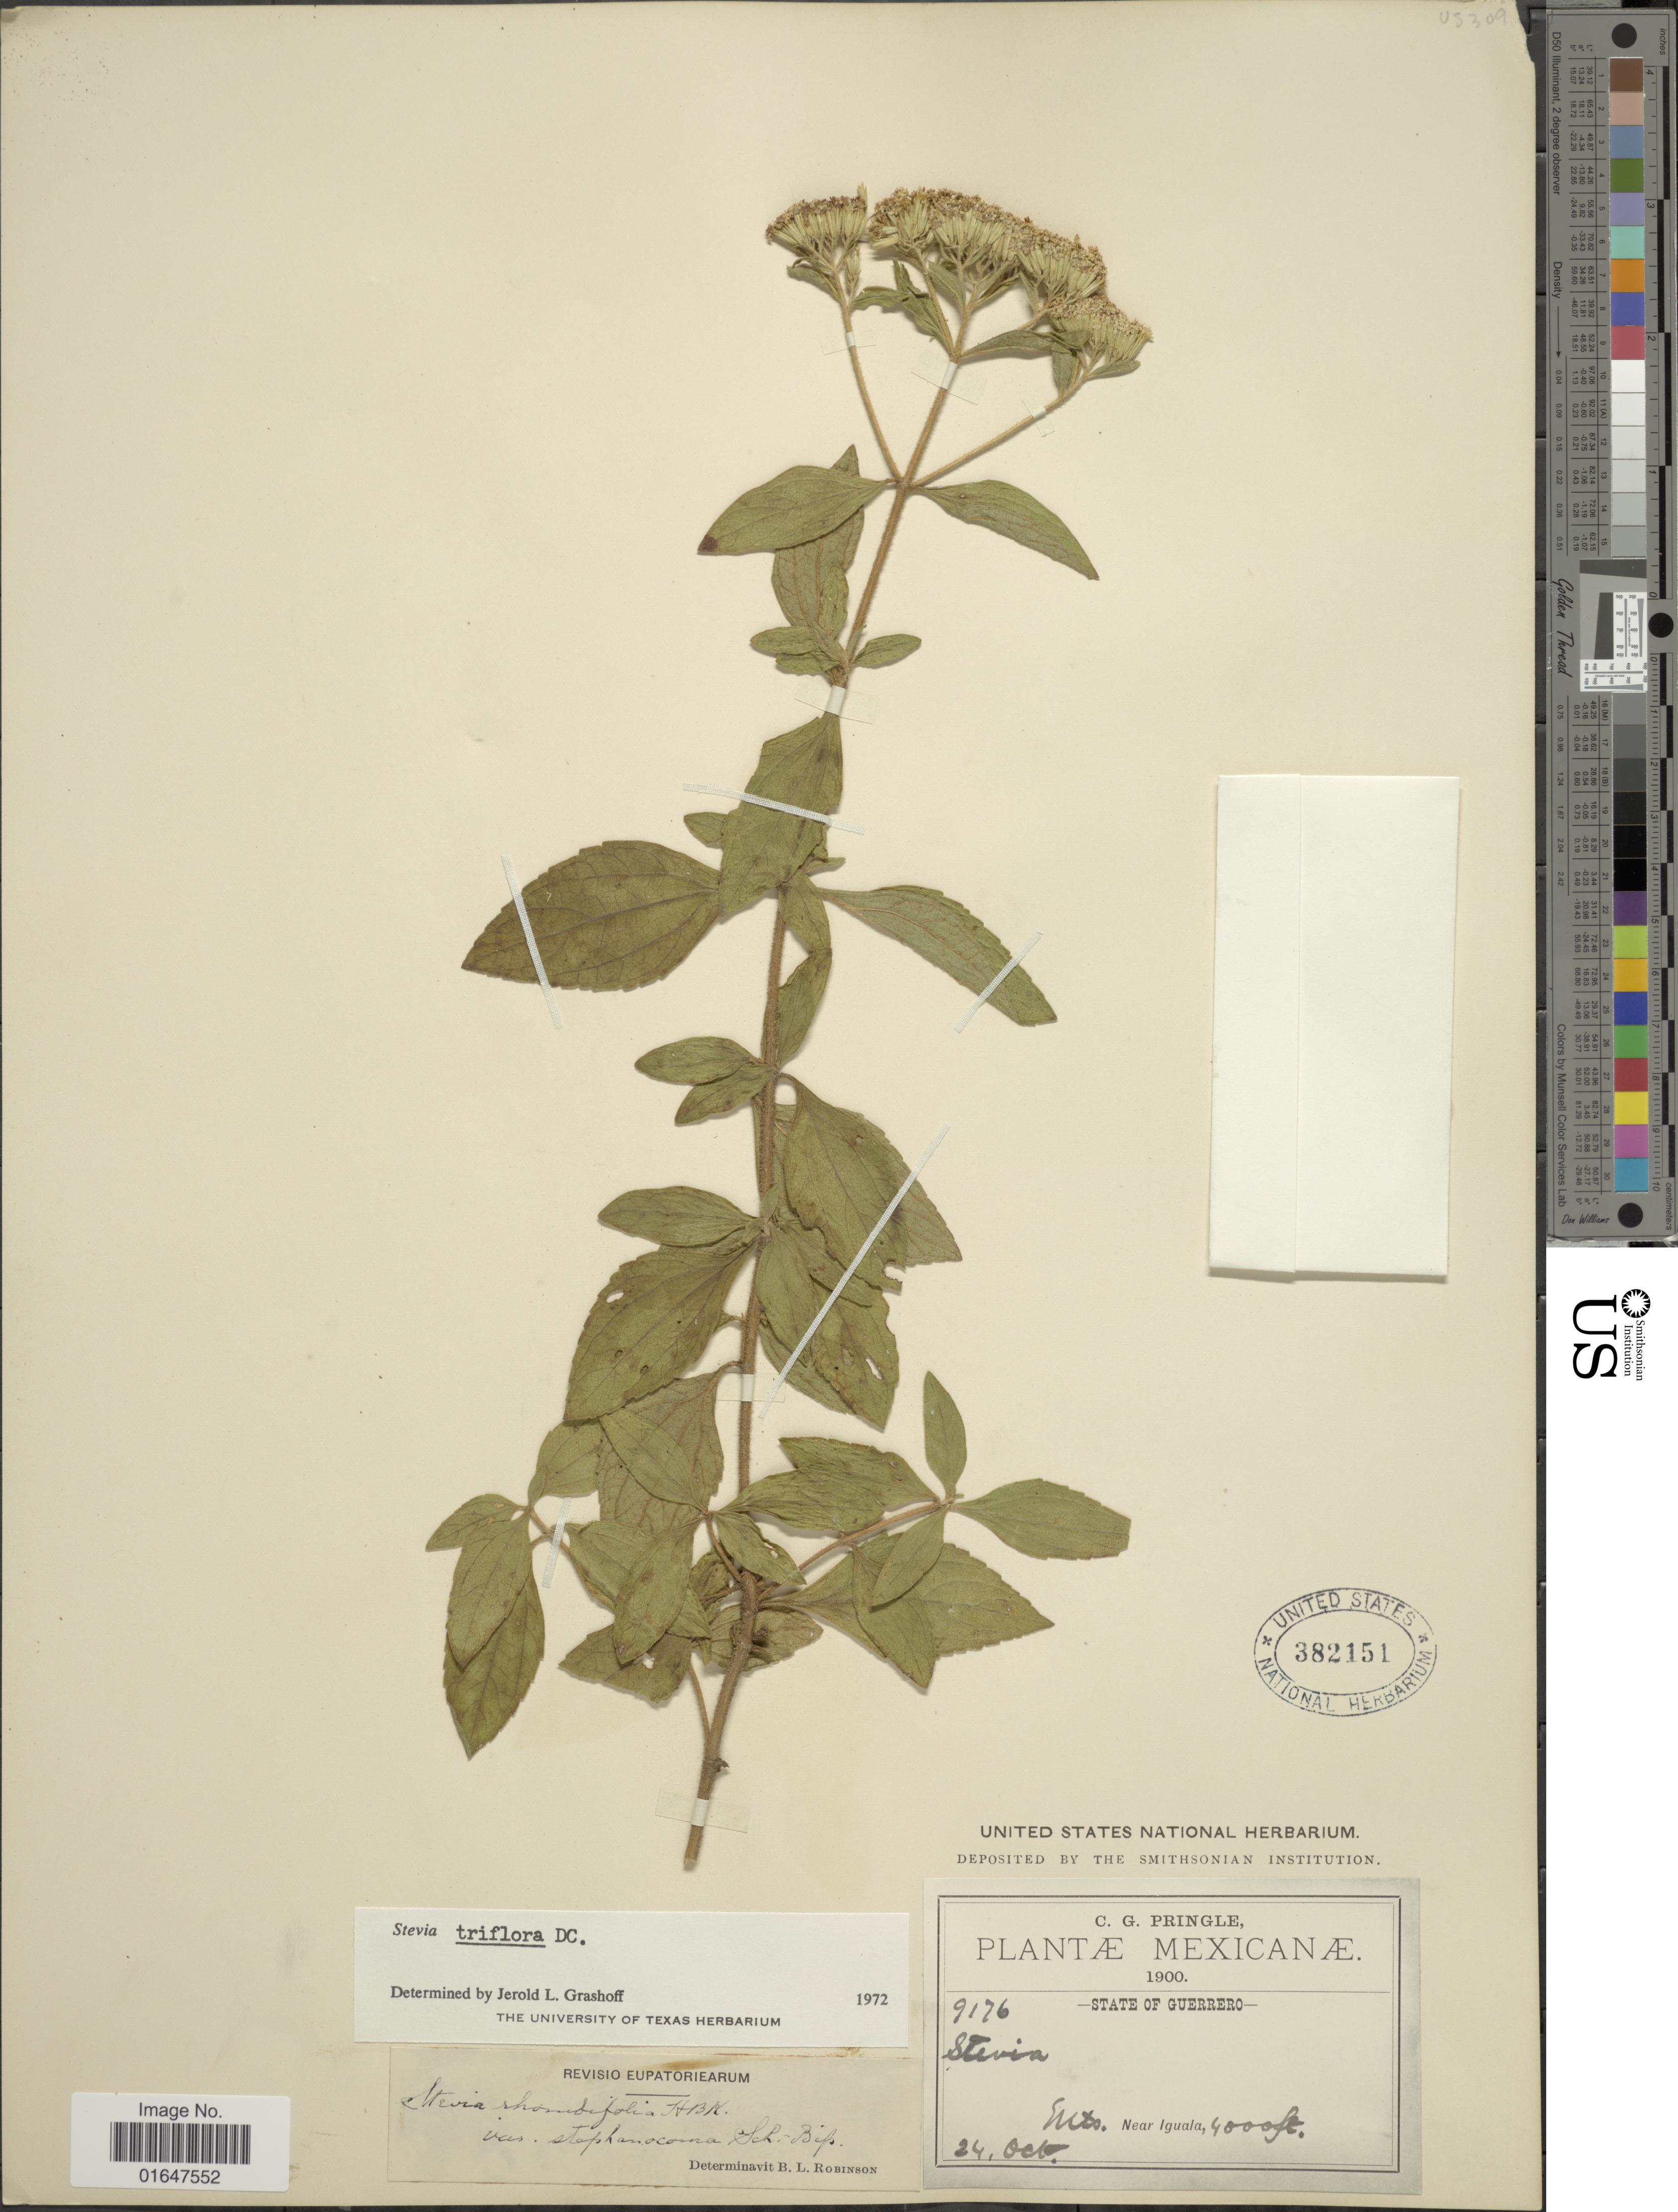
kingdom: Plantae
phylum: Tracheophyta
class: Magnoliopsida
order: Asterales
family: Asteraceae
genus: Stevia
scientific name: Stevia triflora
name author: DC.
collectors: C. G. Pringle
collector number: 9176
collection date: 1900-10-24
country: Mexico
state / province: Guerrero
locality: Mexicanae, near Iguala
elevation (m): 1219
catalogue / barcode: US 382151